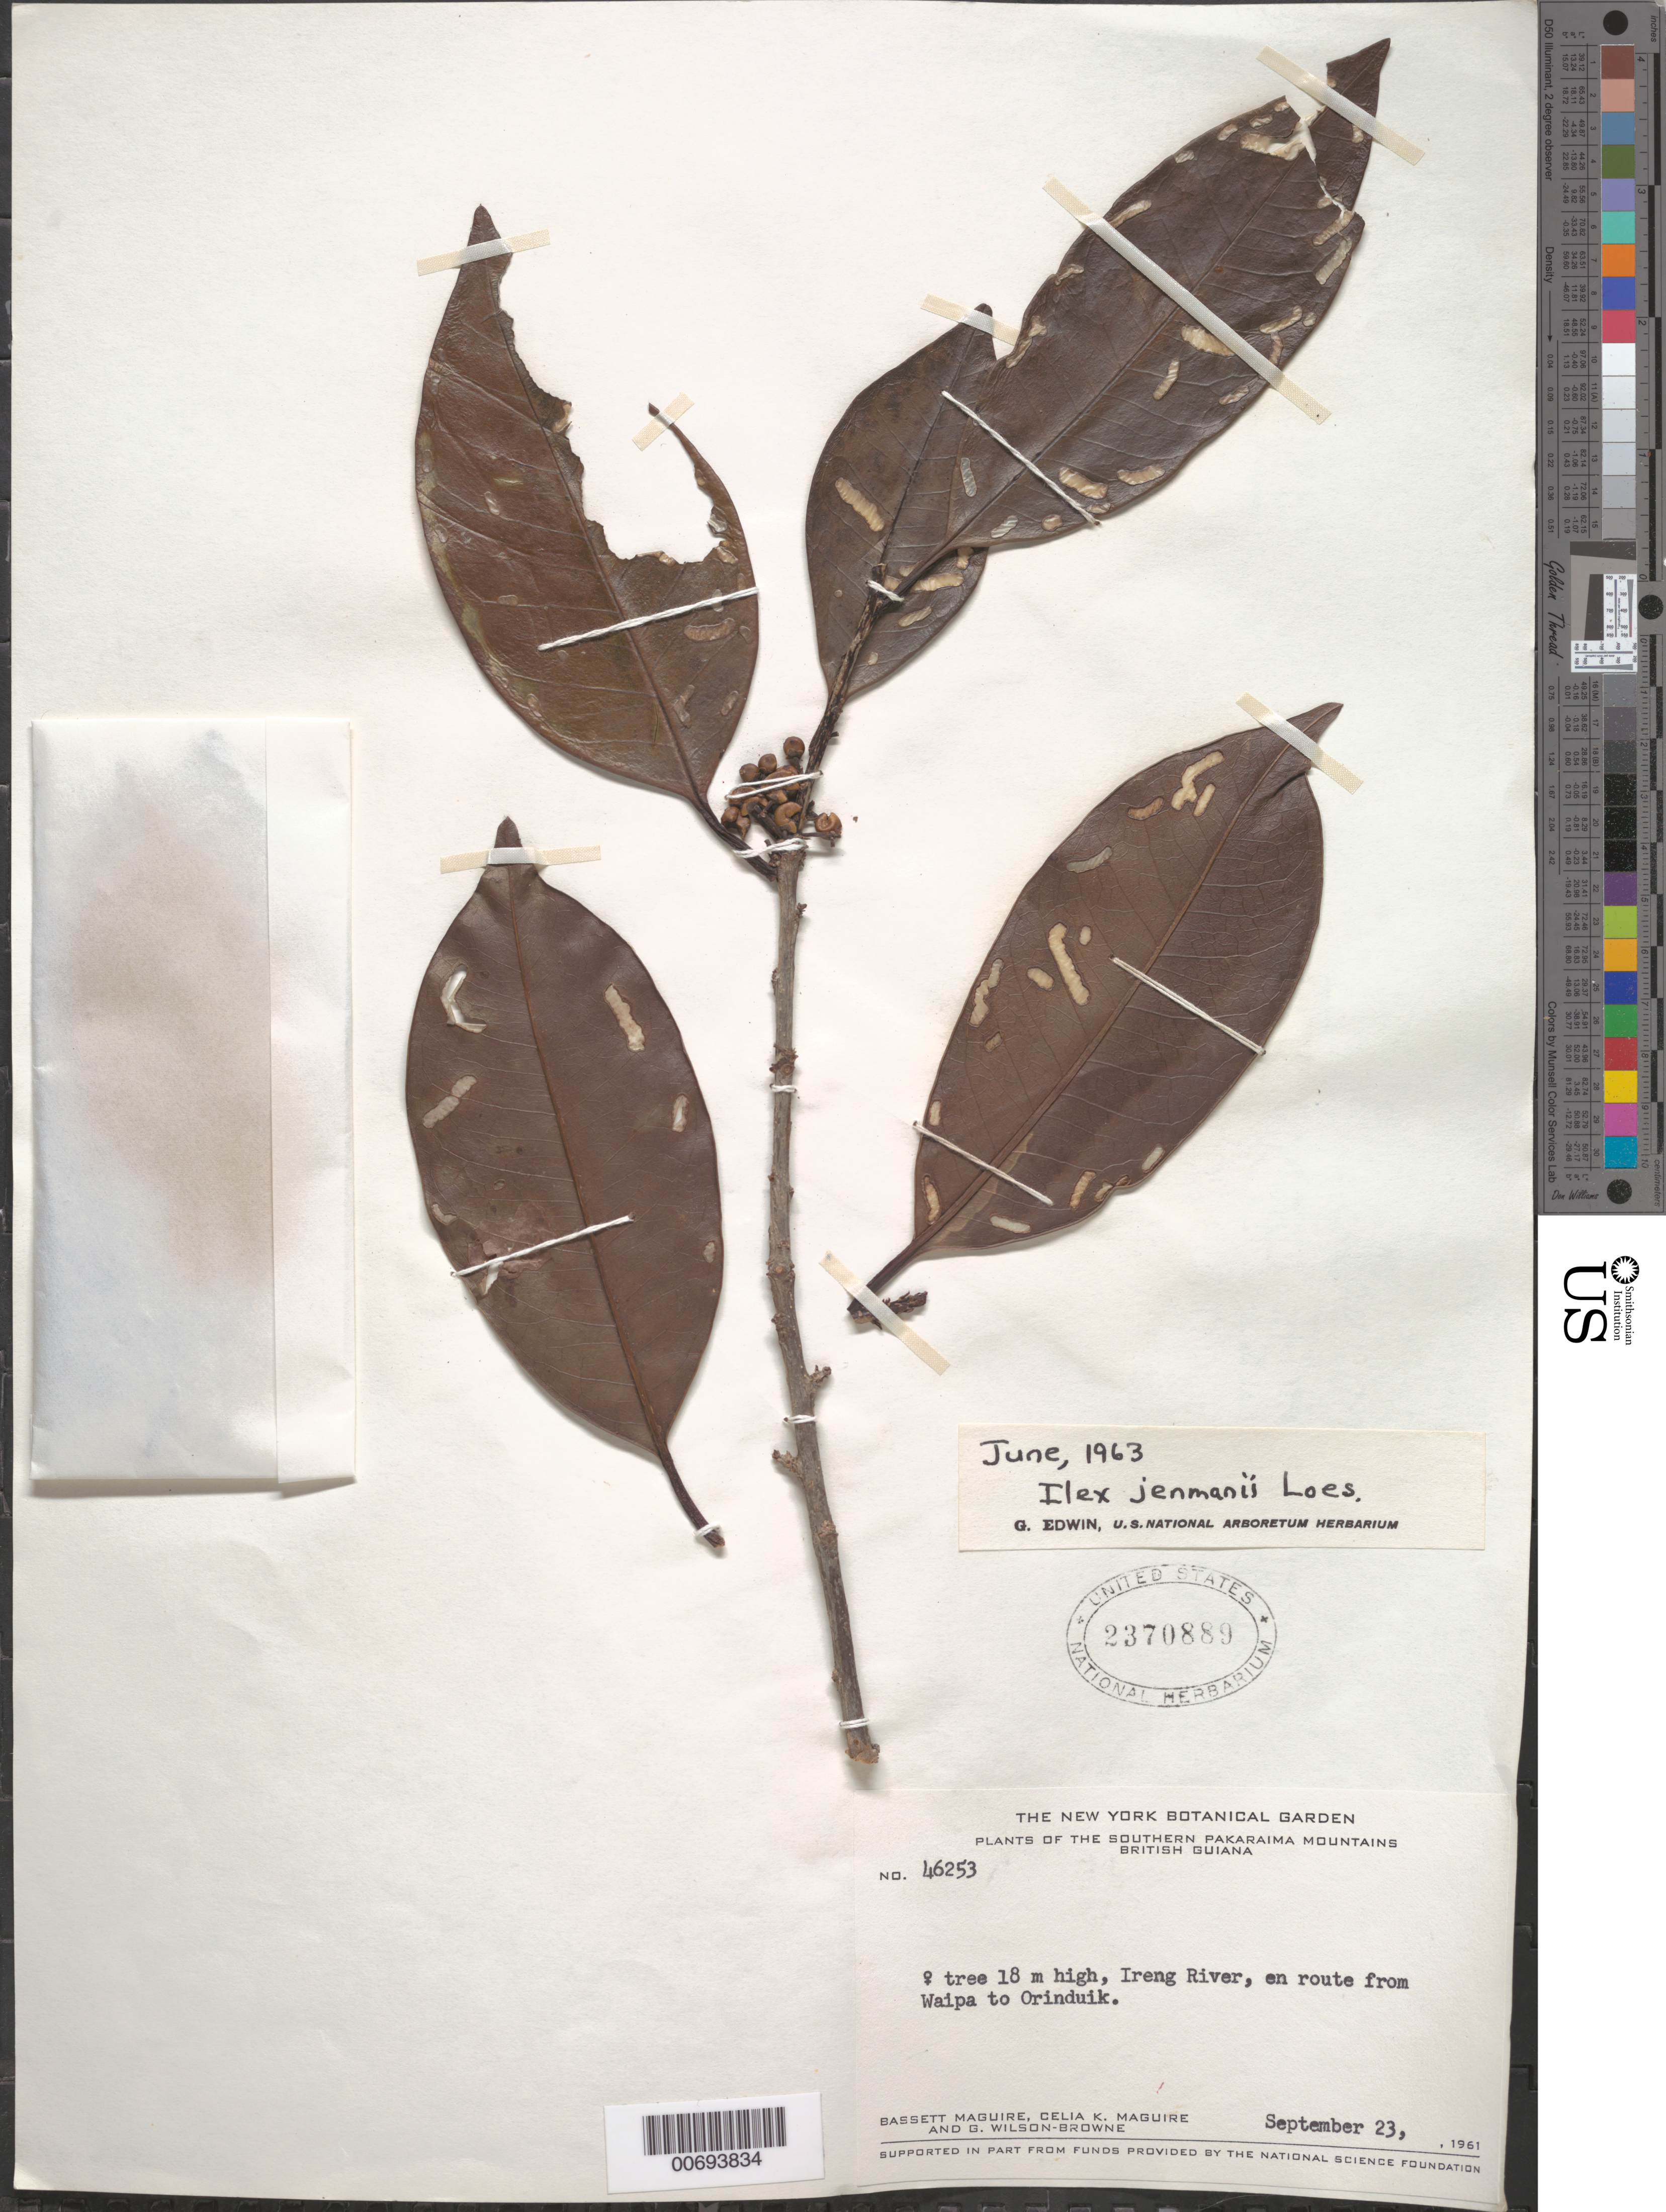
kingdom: Plantae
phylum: Tracheophyta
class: Magnoliopsida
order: Aquifoliales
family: Aquifoliaceae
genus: Ilex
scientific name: Ilex jenmanii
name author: Loes.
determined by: Edwin, G.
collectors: B. Maguire, C. K. Maguire & G. Wilson-Browne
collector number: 46253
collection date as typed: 23-Sep-61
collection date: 1961-09-23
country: Guyana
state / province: Potaro-Siparuni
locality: Ireng River, en route from Waipa to Orinduik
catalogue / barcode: US 2370889